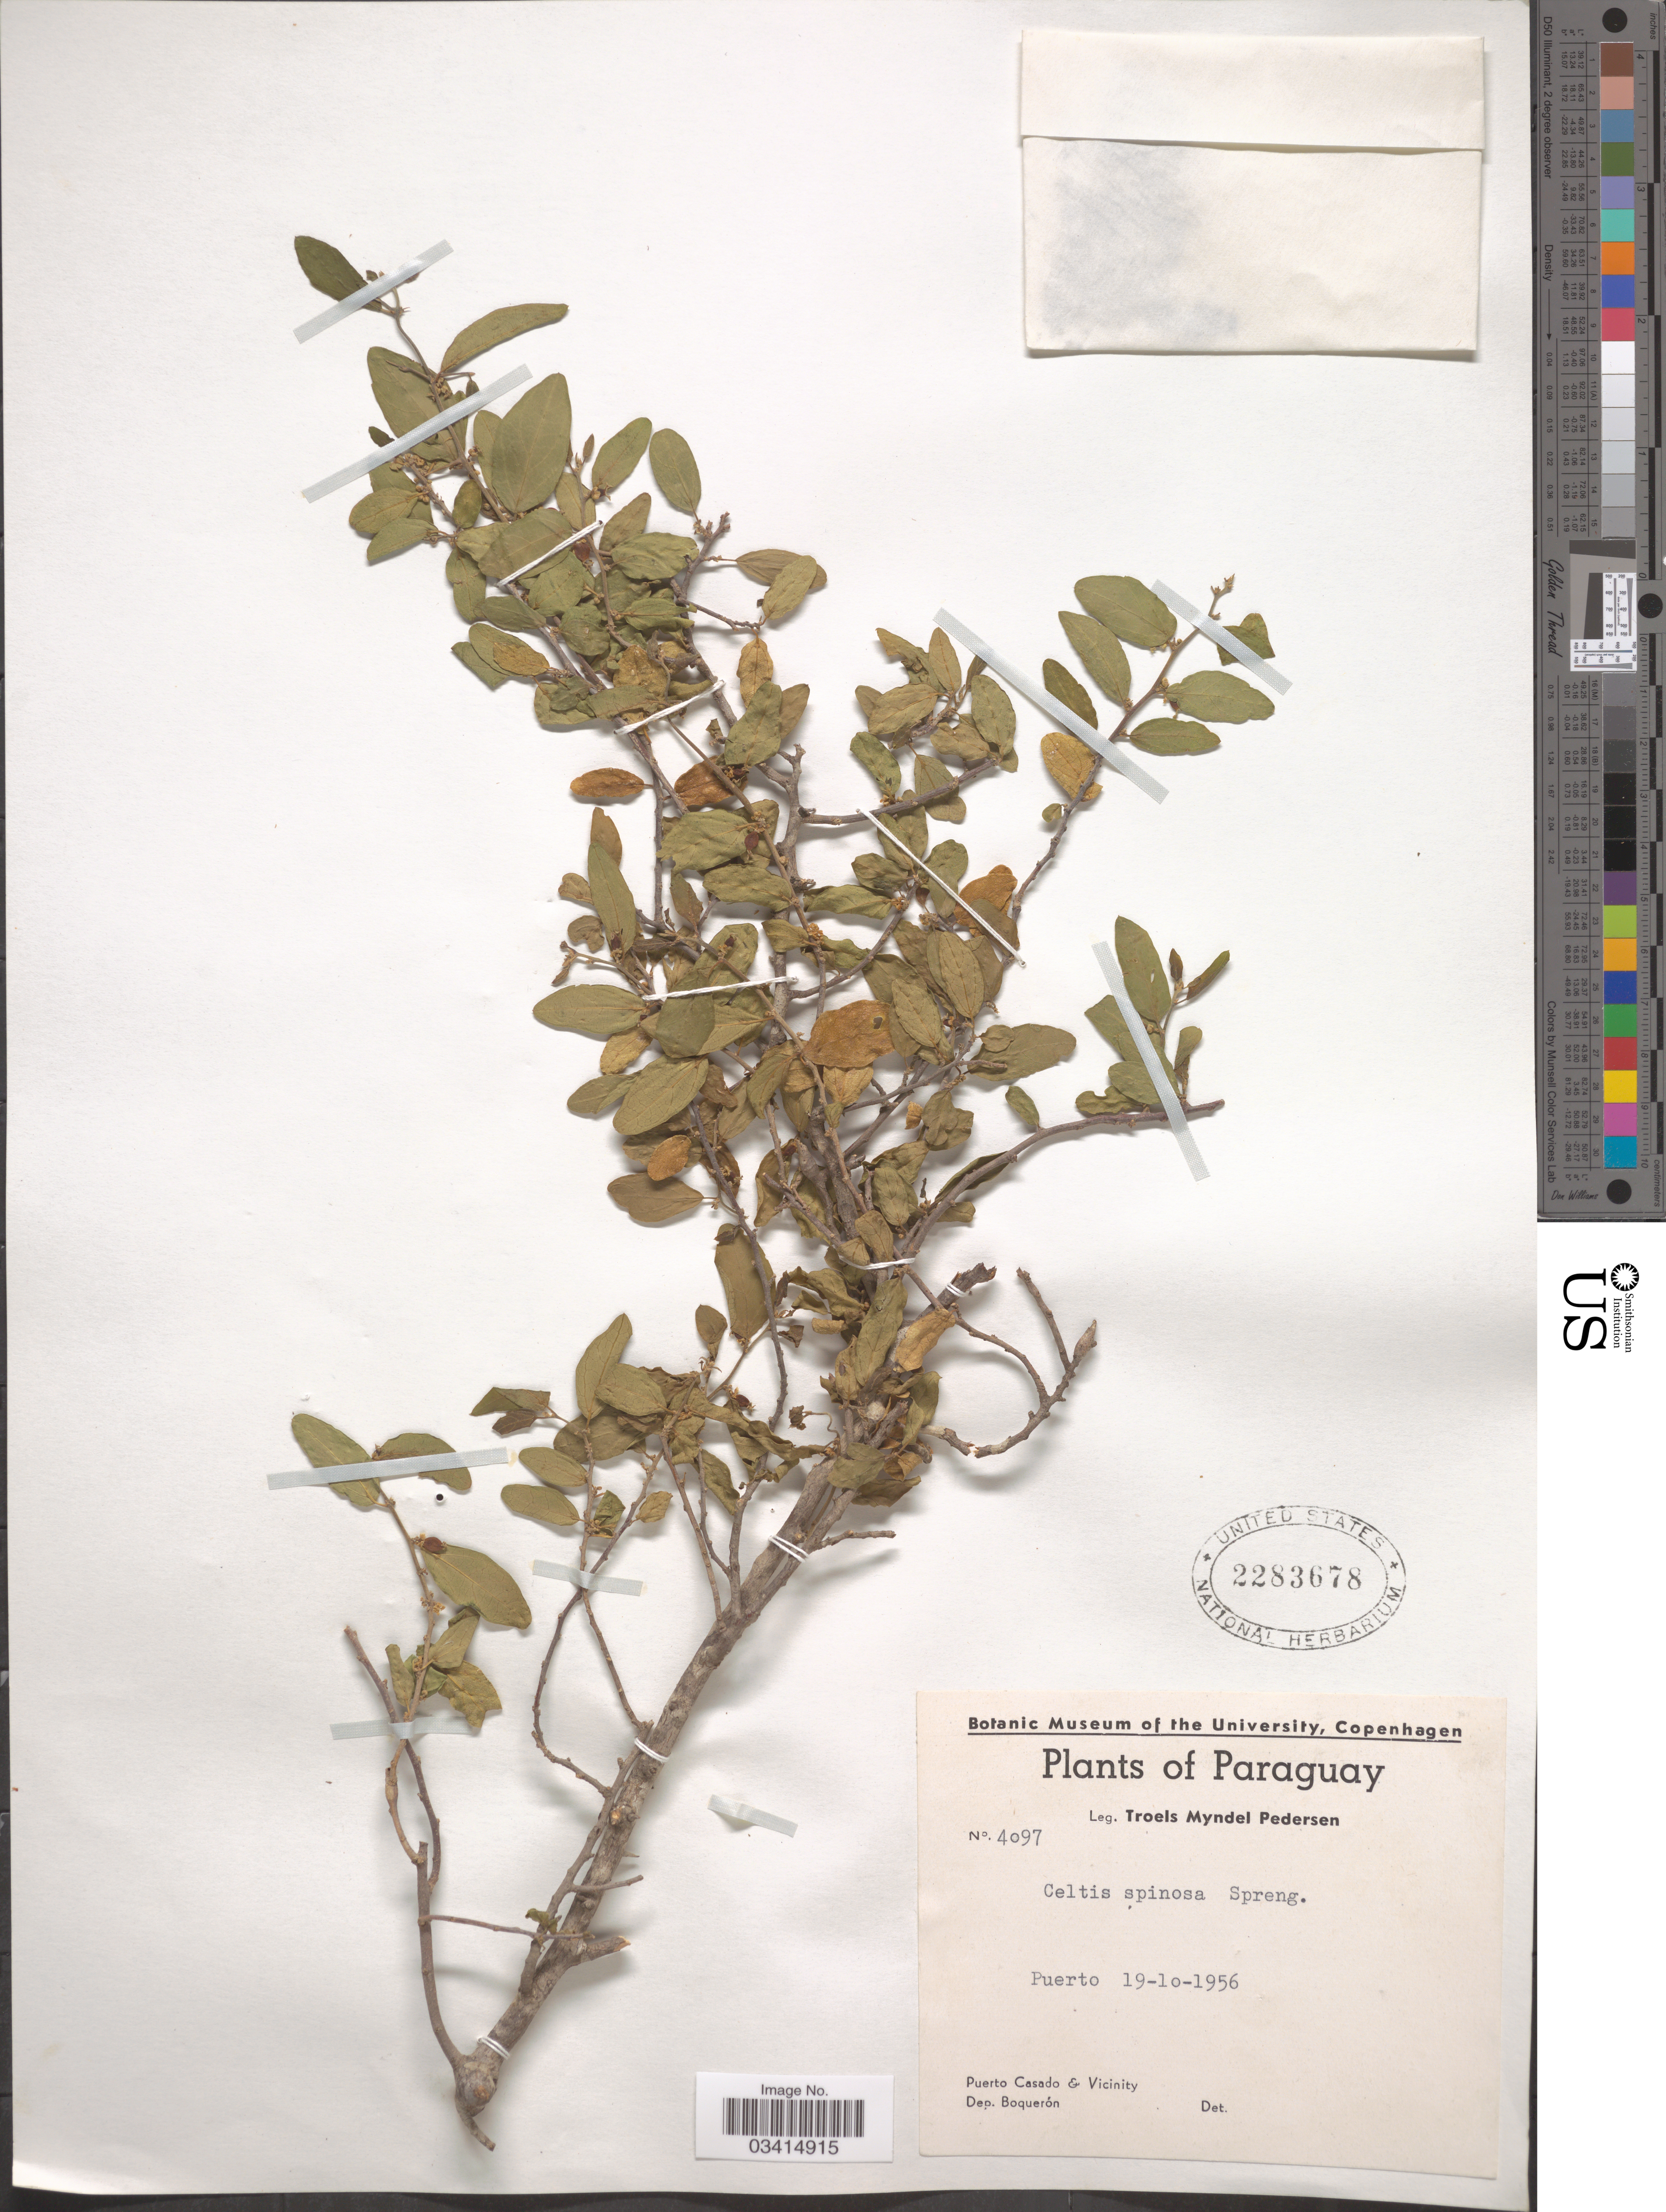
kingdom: Plantae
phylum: Tracheophyta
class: Magnoliopsida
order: Rosales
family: Cannabaceae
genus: Celtis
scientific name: Celtis spinosa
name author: Ruiz ex Miq.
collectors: T. Pederson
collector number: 4097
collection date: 1956-10-19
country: Paraguay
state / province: Boqueron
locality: Puerto. Puerto Casado & Vicinity. Dep. Boquerón.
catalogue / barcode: US 2283678